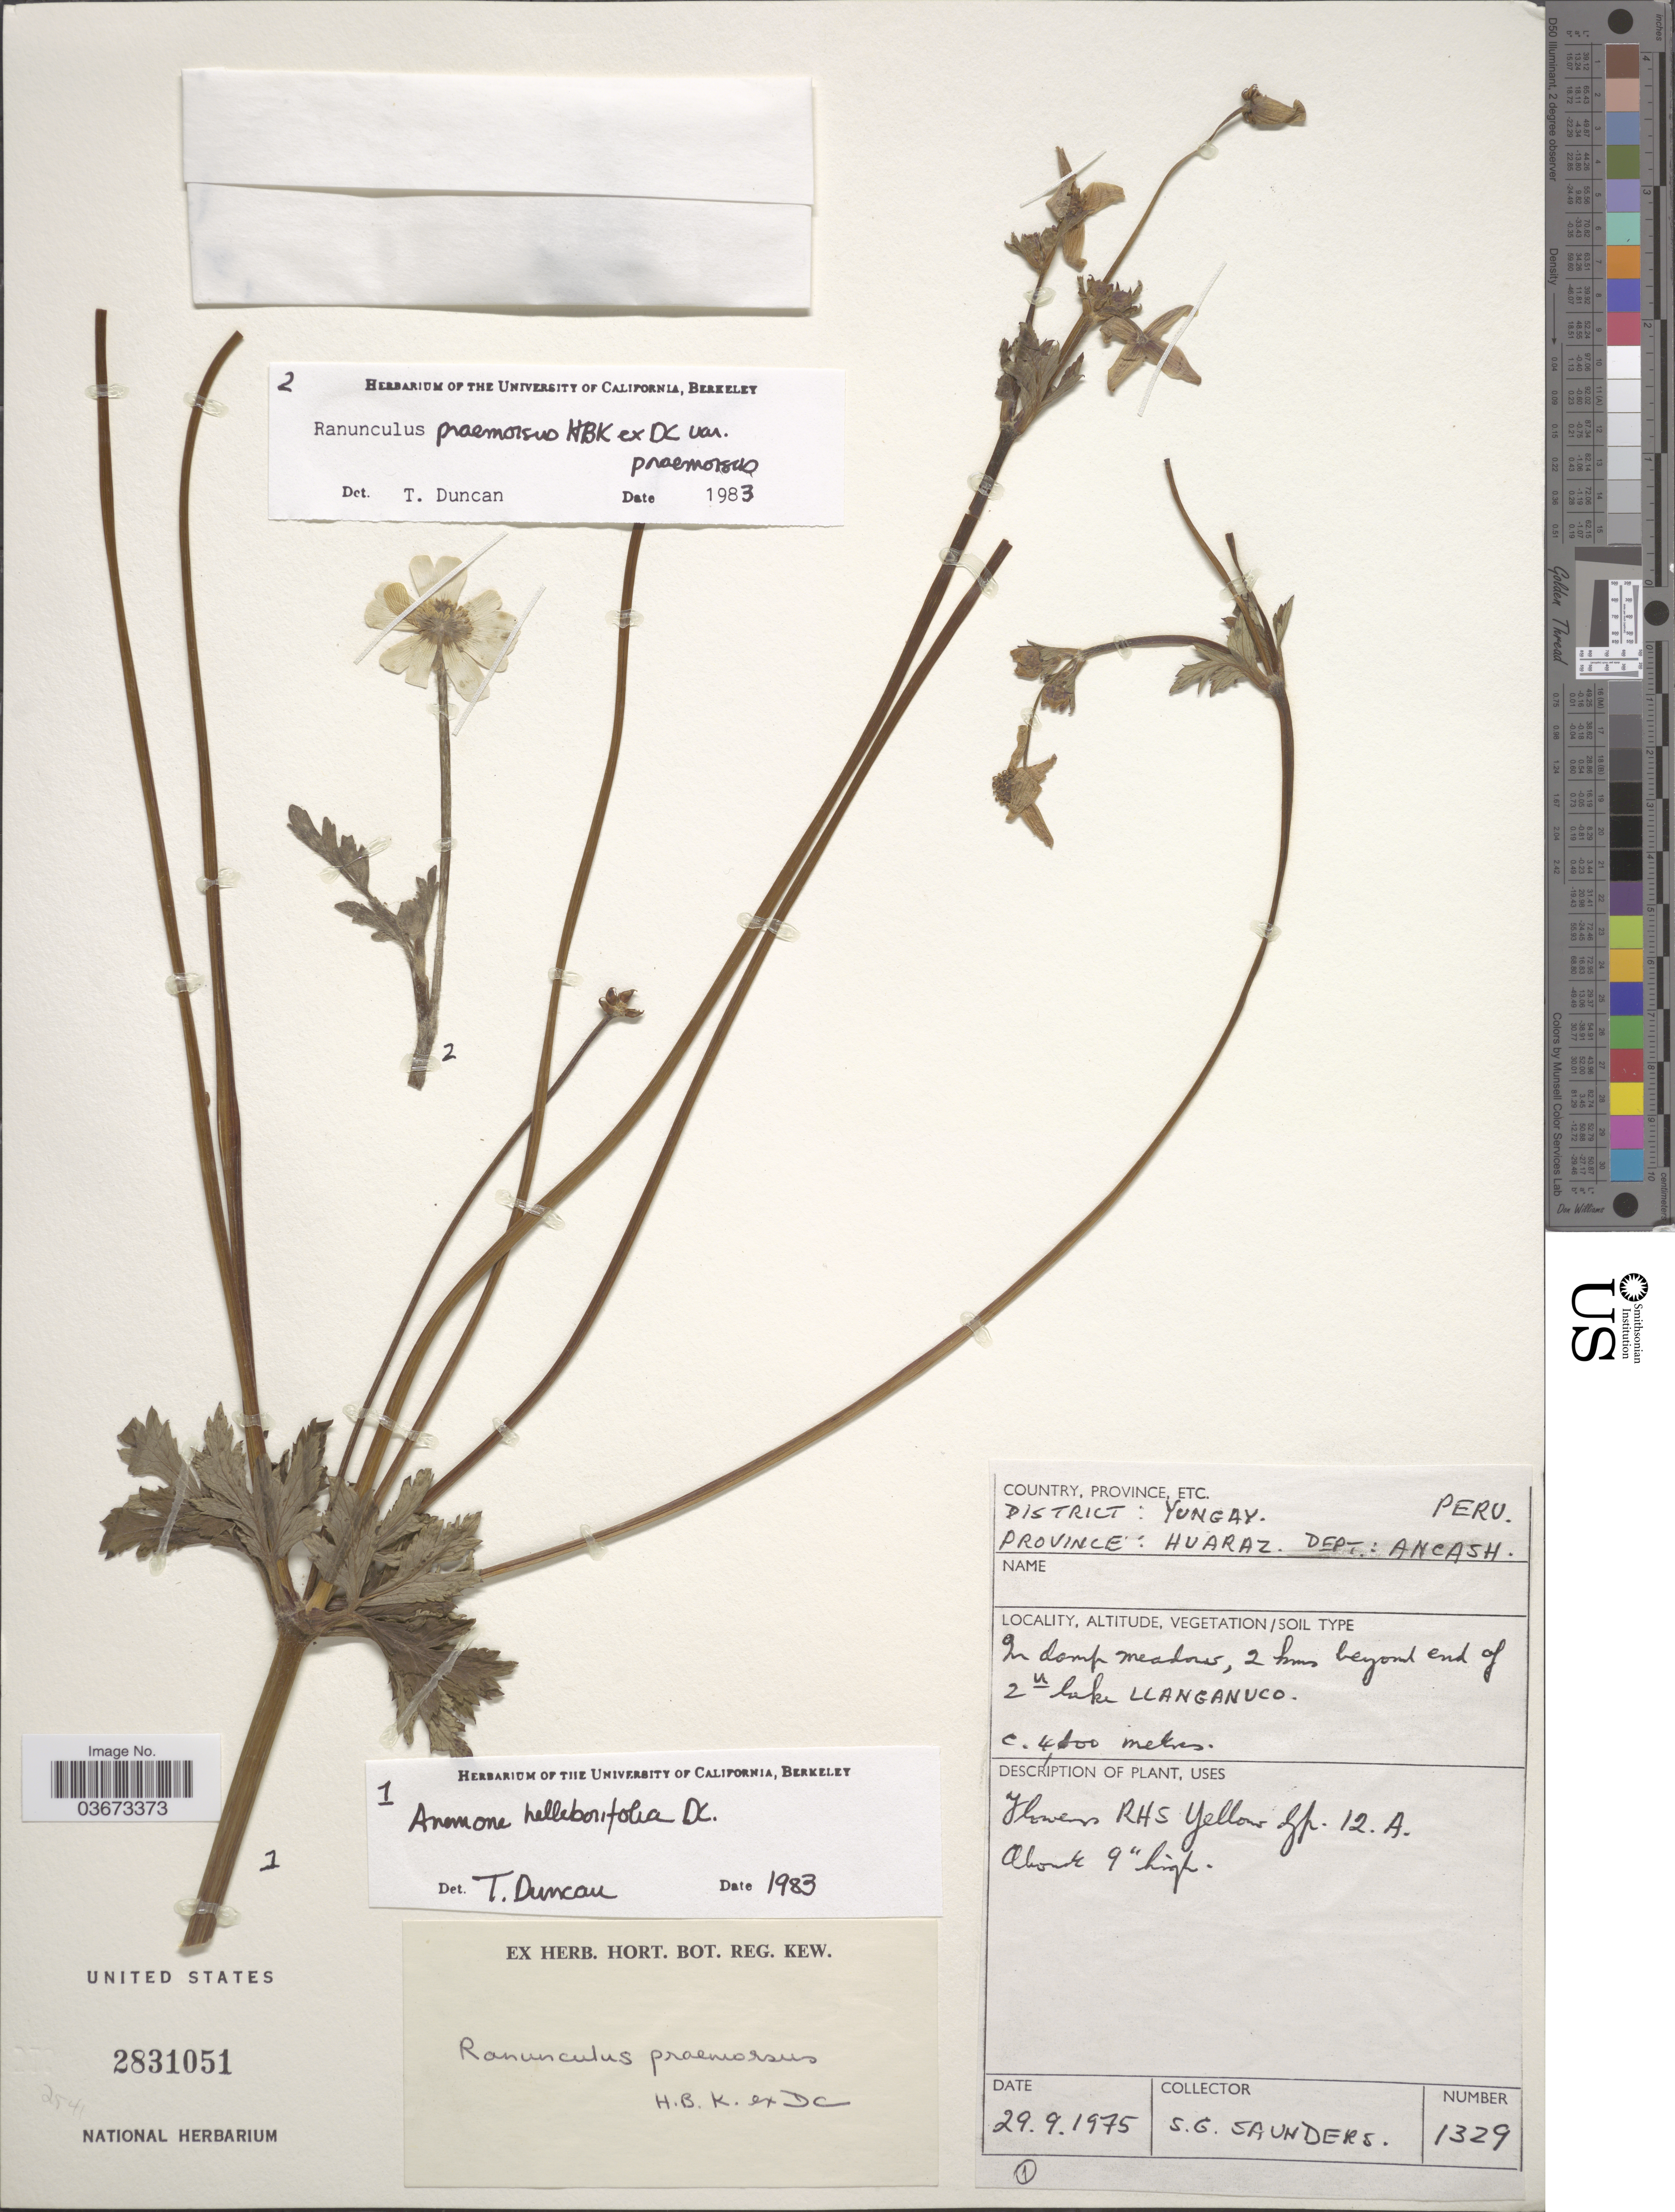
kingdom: Plantae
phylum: Tracheophyta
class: Magnoliopsida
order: Ranunculales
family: Ranunculaceae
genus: Anemone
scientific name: Anemone helleborifolia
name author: DC.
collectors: S. G. E. Saunders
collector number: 1329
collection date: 1975-09-29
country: Peru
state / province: Ancash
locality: In damp meadow, 2 kms. beyond end of 2n Lake Llanganuco, District Yungay, Province Huaraz, Dept. Ancash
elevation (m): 4100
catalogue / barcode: US 2831051